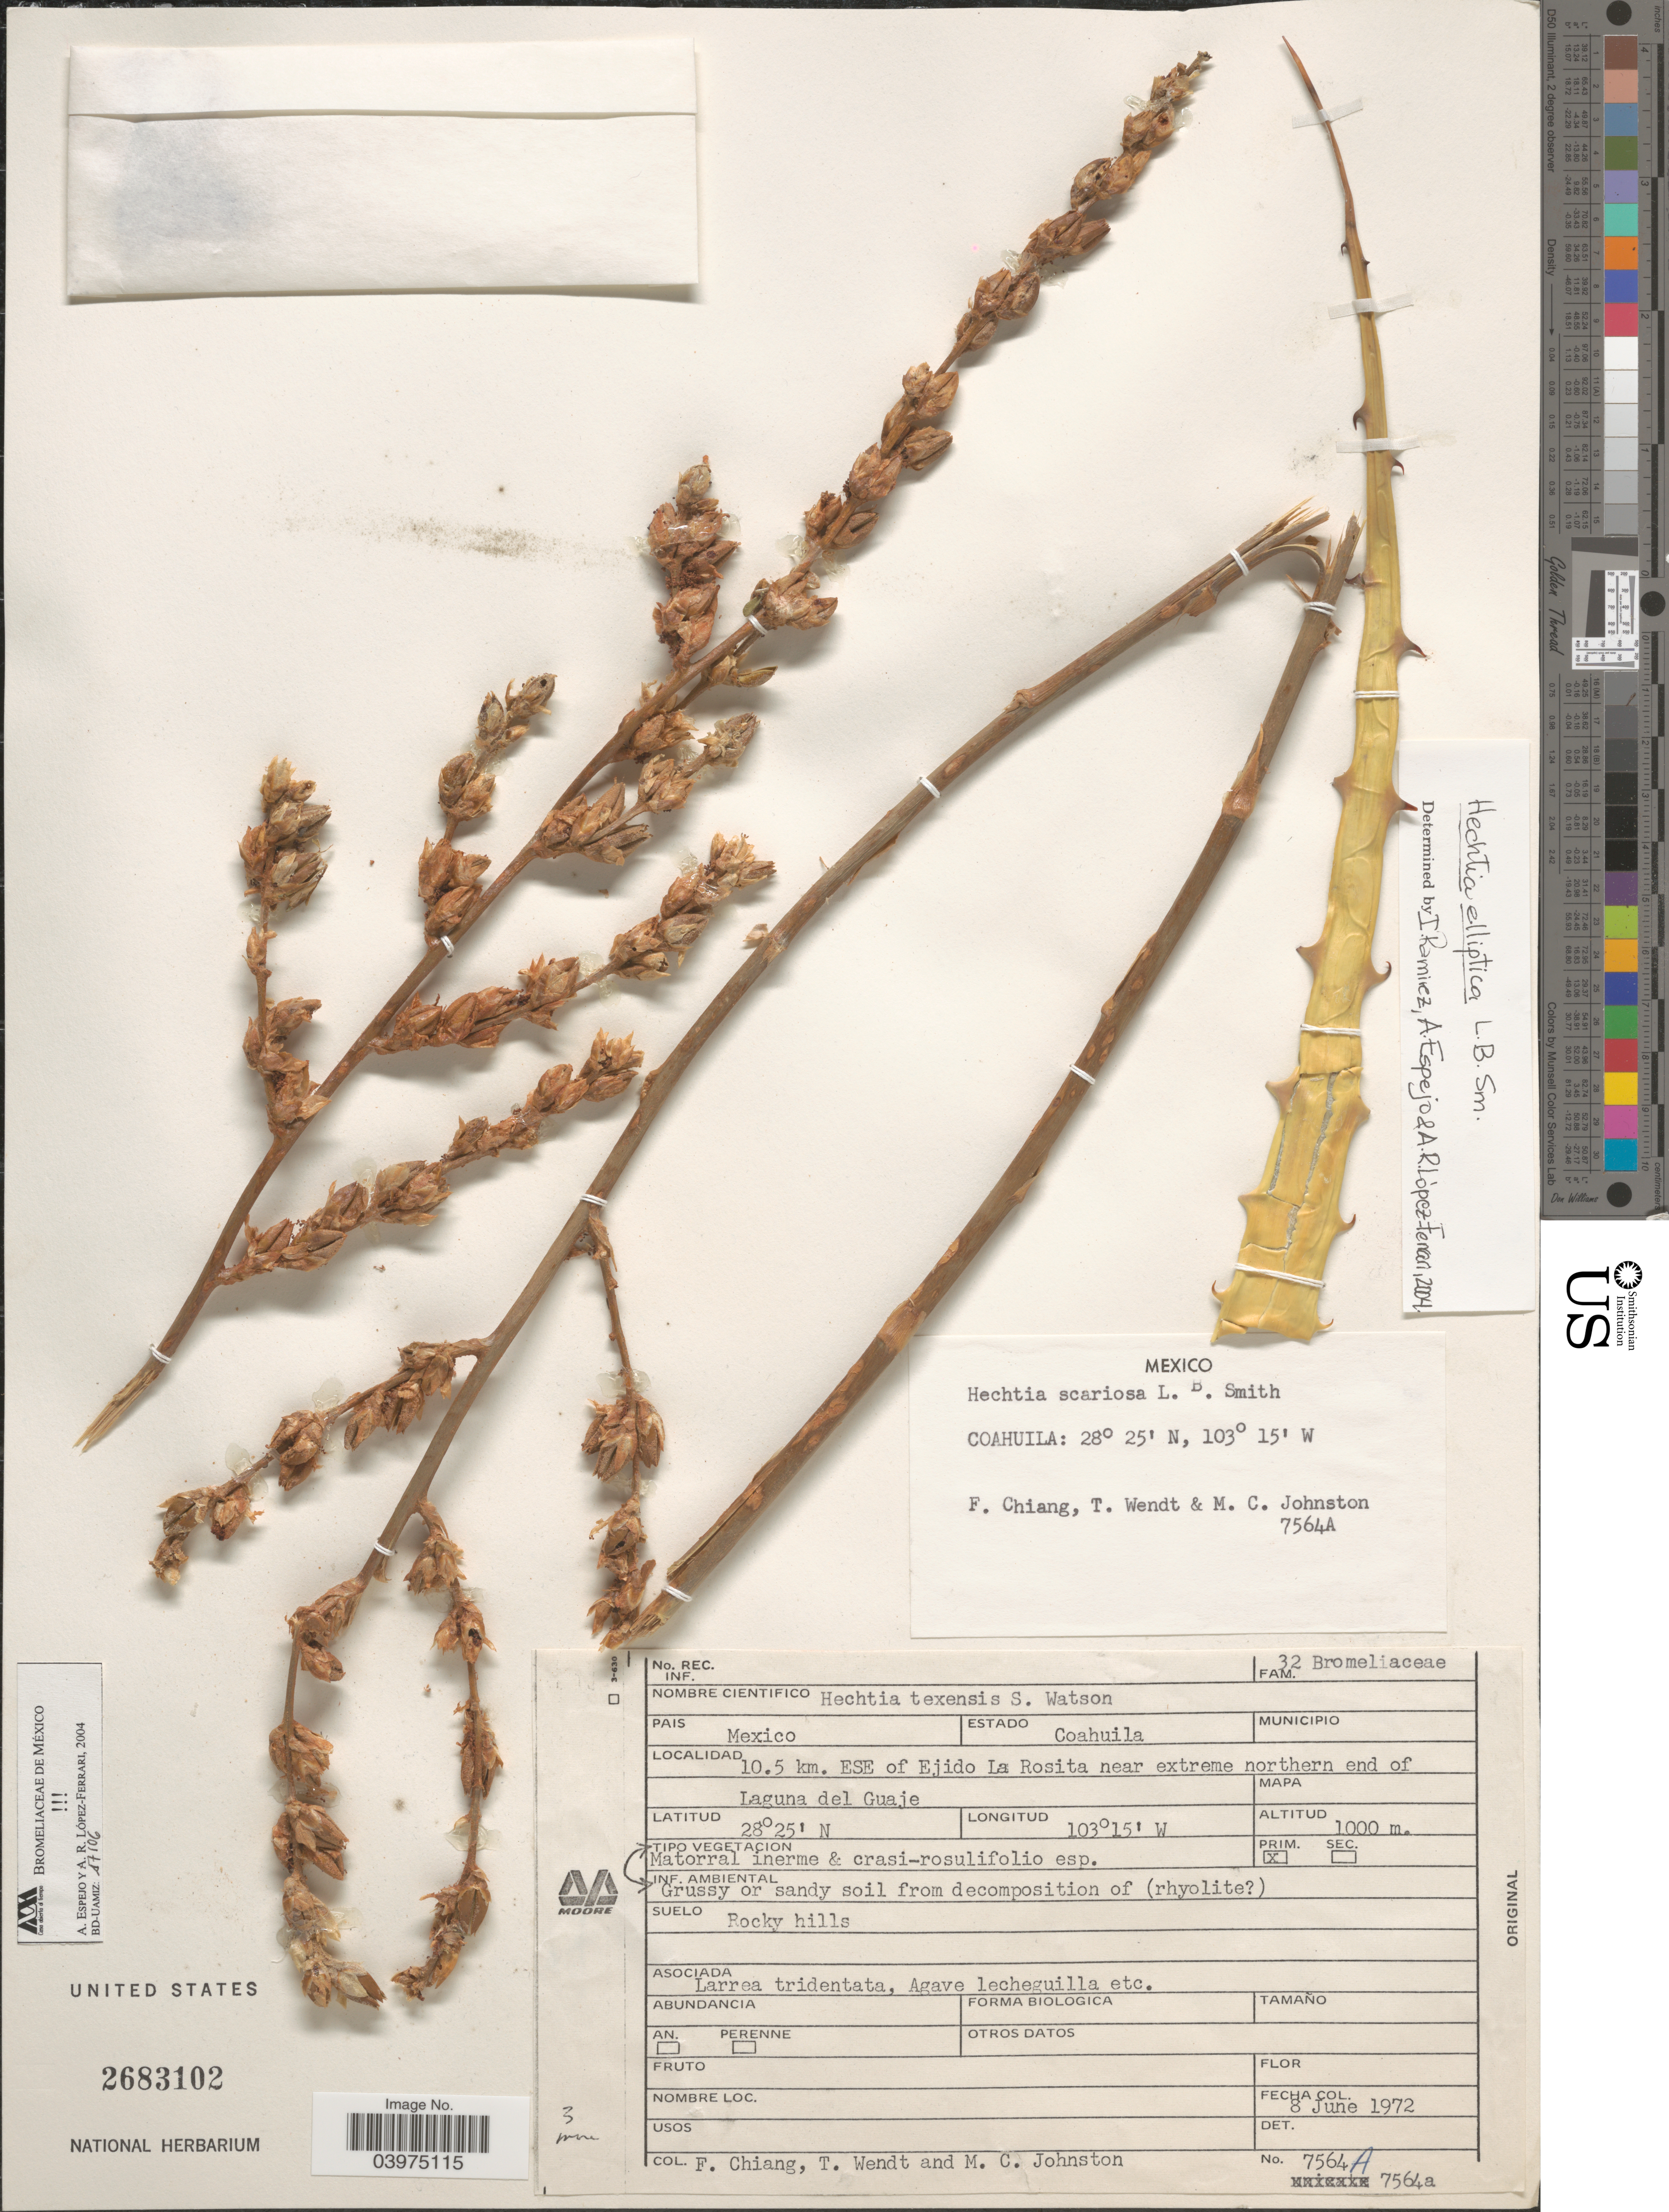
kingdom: Plantae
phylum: Tracheophyta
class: Liliopsida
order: Poales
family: Bromeliaceae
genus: Hechtia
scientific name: Hechtia elliptica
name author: L.B. Sm.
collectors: F. Chiang, T. L. Wendt & M. Johnston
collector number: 7564A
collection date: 1972-06-08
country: Mexico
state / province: Coahuila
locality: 10.5 km. ESE of Ejido La Rosita near extreme northern end of Laguna del Guaje.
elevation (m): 1000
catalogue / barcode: US 2683102